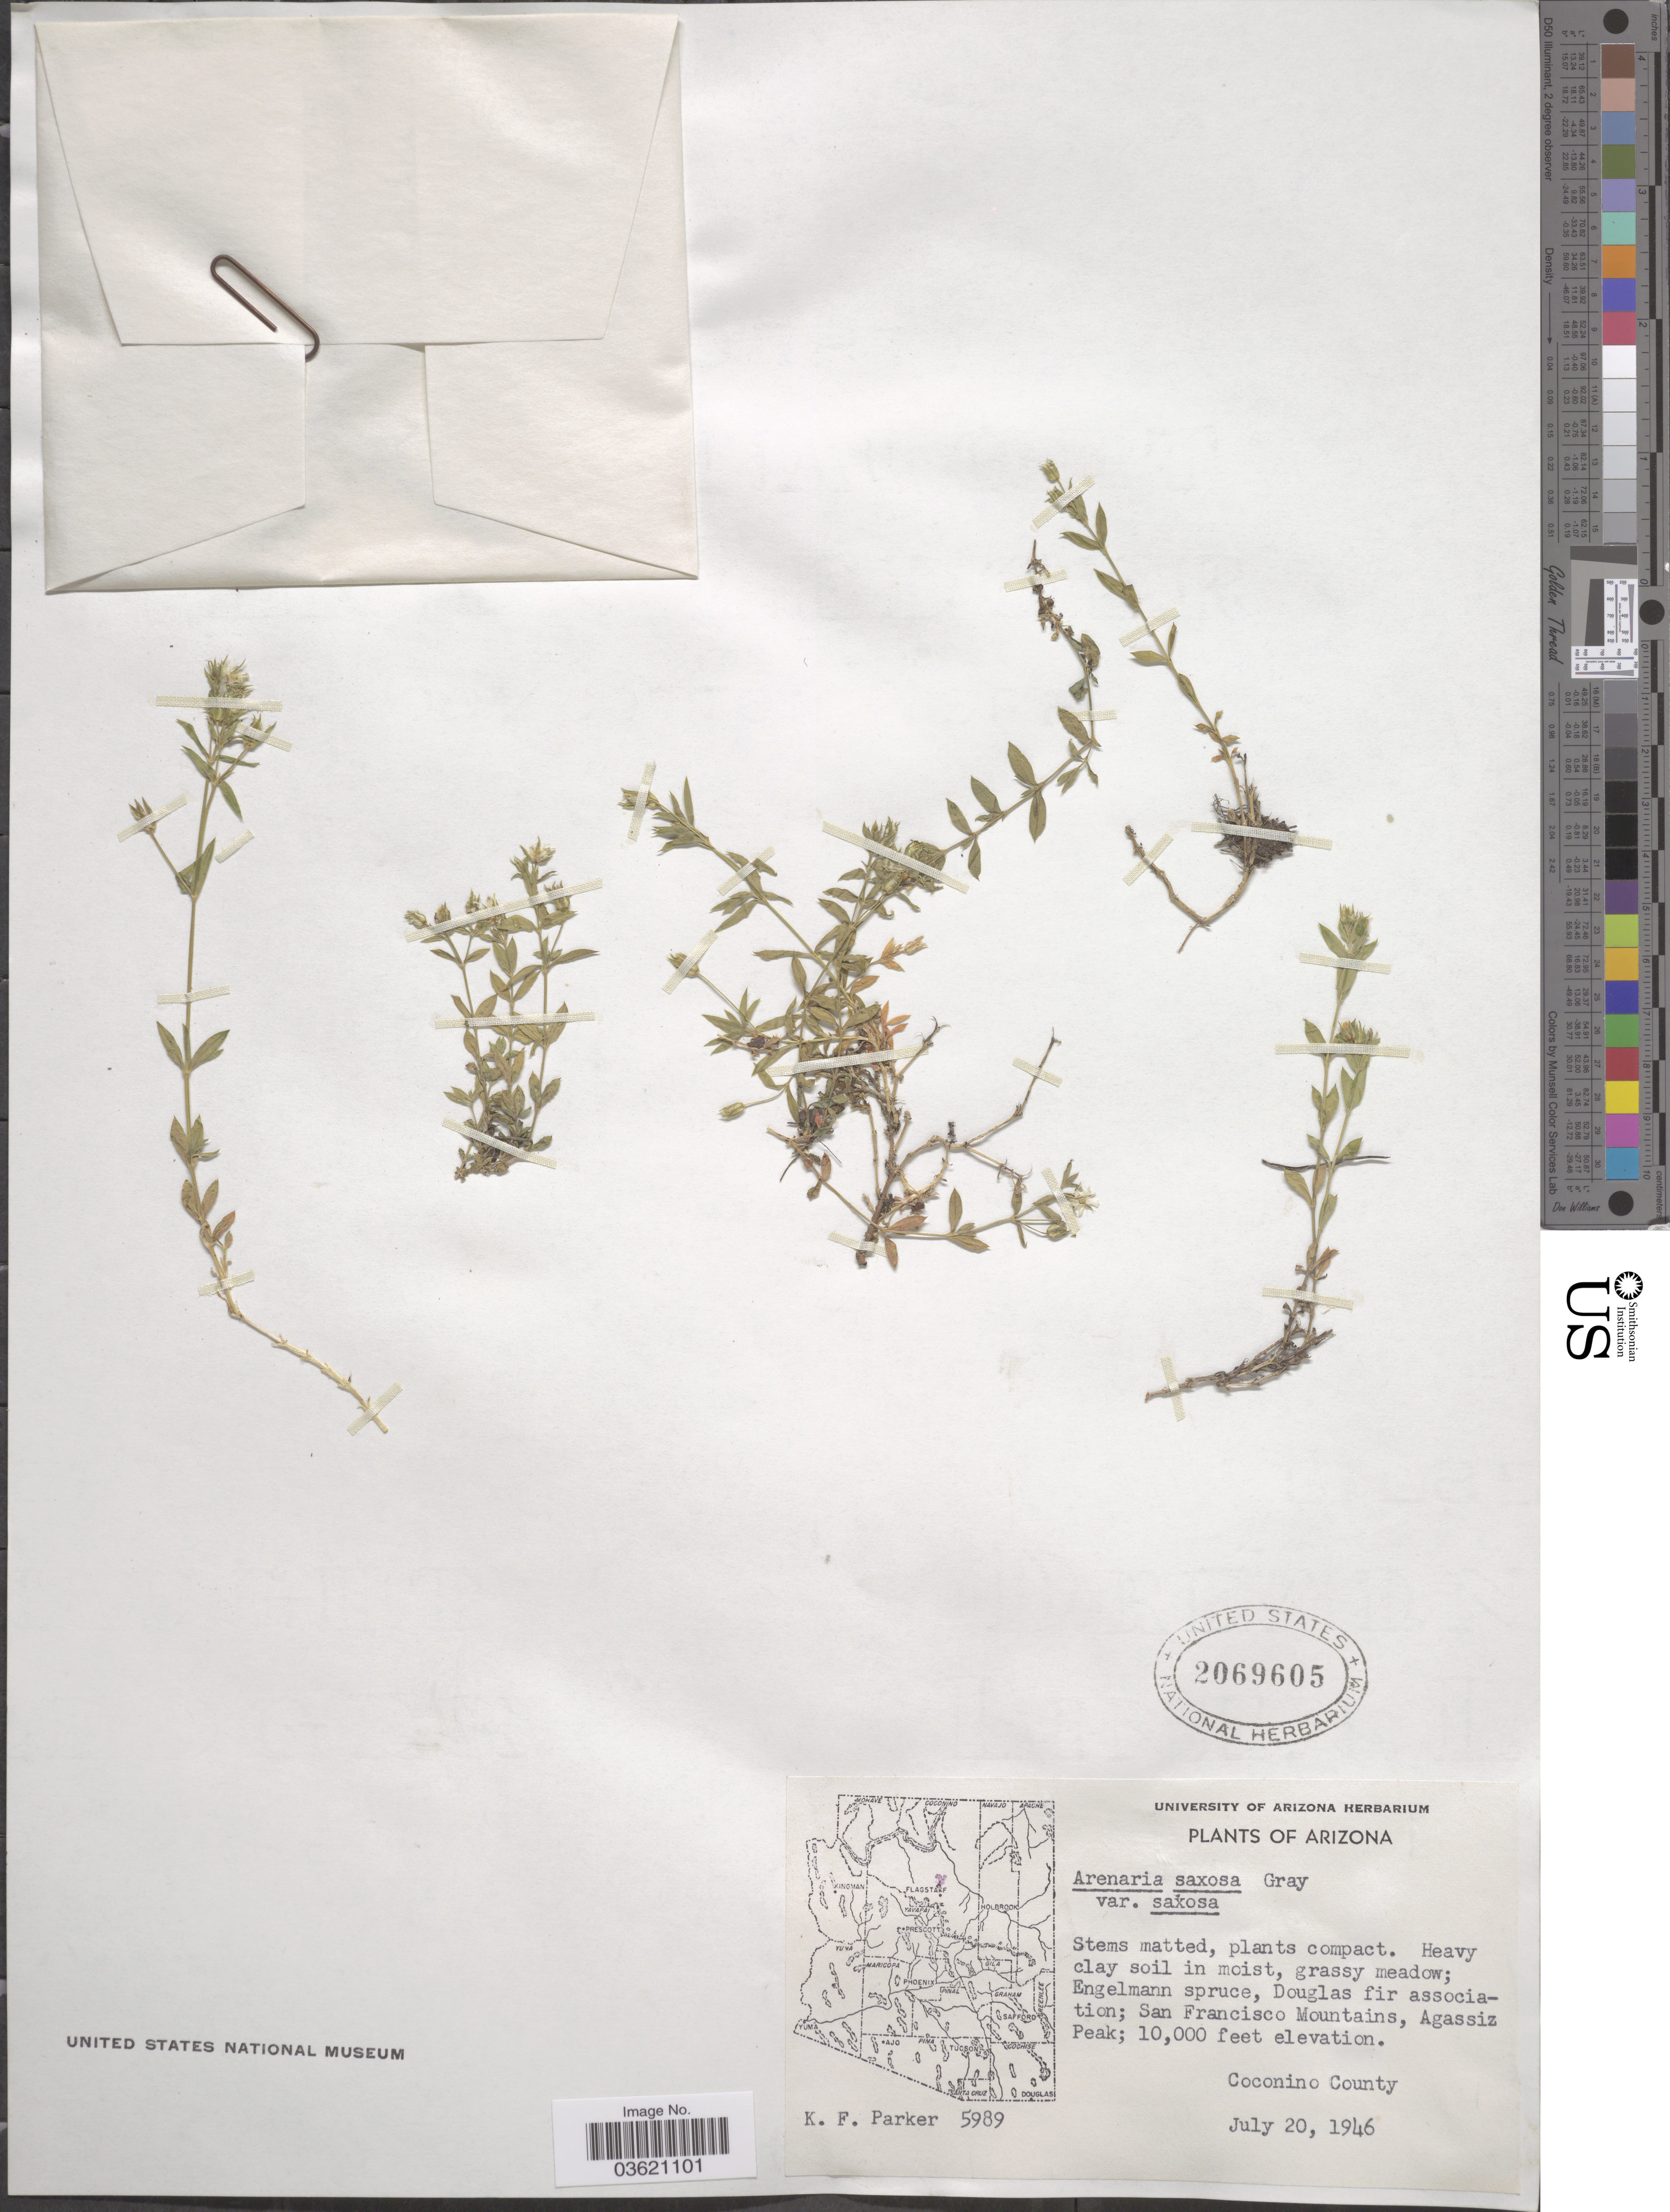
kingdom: Plantae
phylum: Tracheophyta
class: Magnoliopsida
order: Caryophyllales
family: Caryophyllaceae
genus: Arenaria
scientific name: Arenaria saxosa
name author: A. Gray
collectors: K. F. Parker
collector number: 5989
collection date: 1946-07-20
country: United States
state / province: Arizona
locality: San Francisco Mountains, Agassiz Peak. Coconino County.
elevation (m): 3048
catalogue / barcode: US 2069605